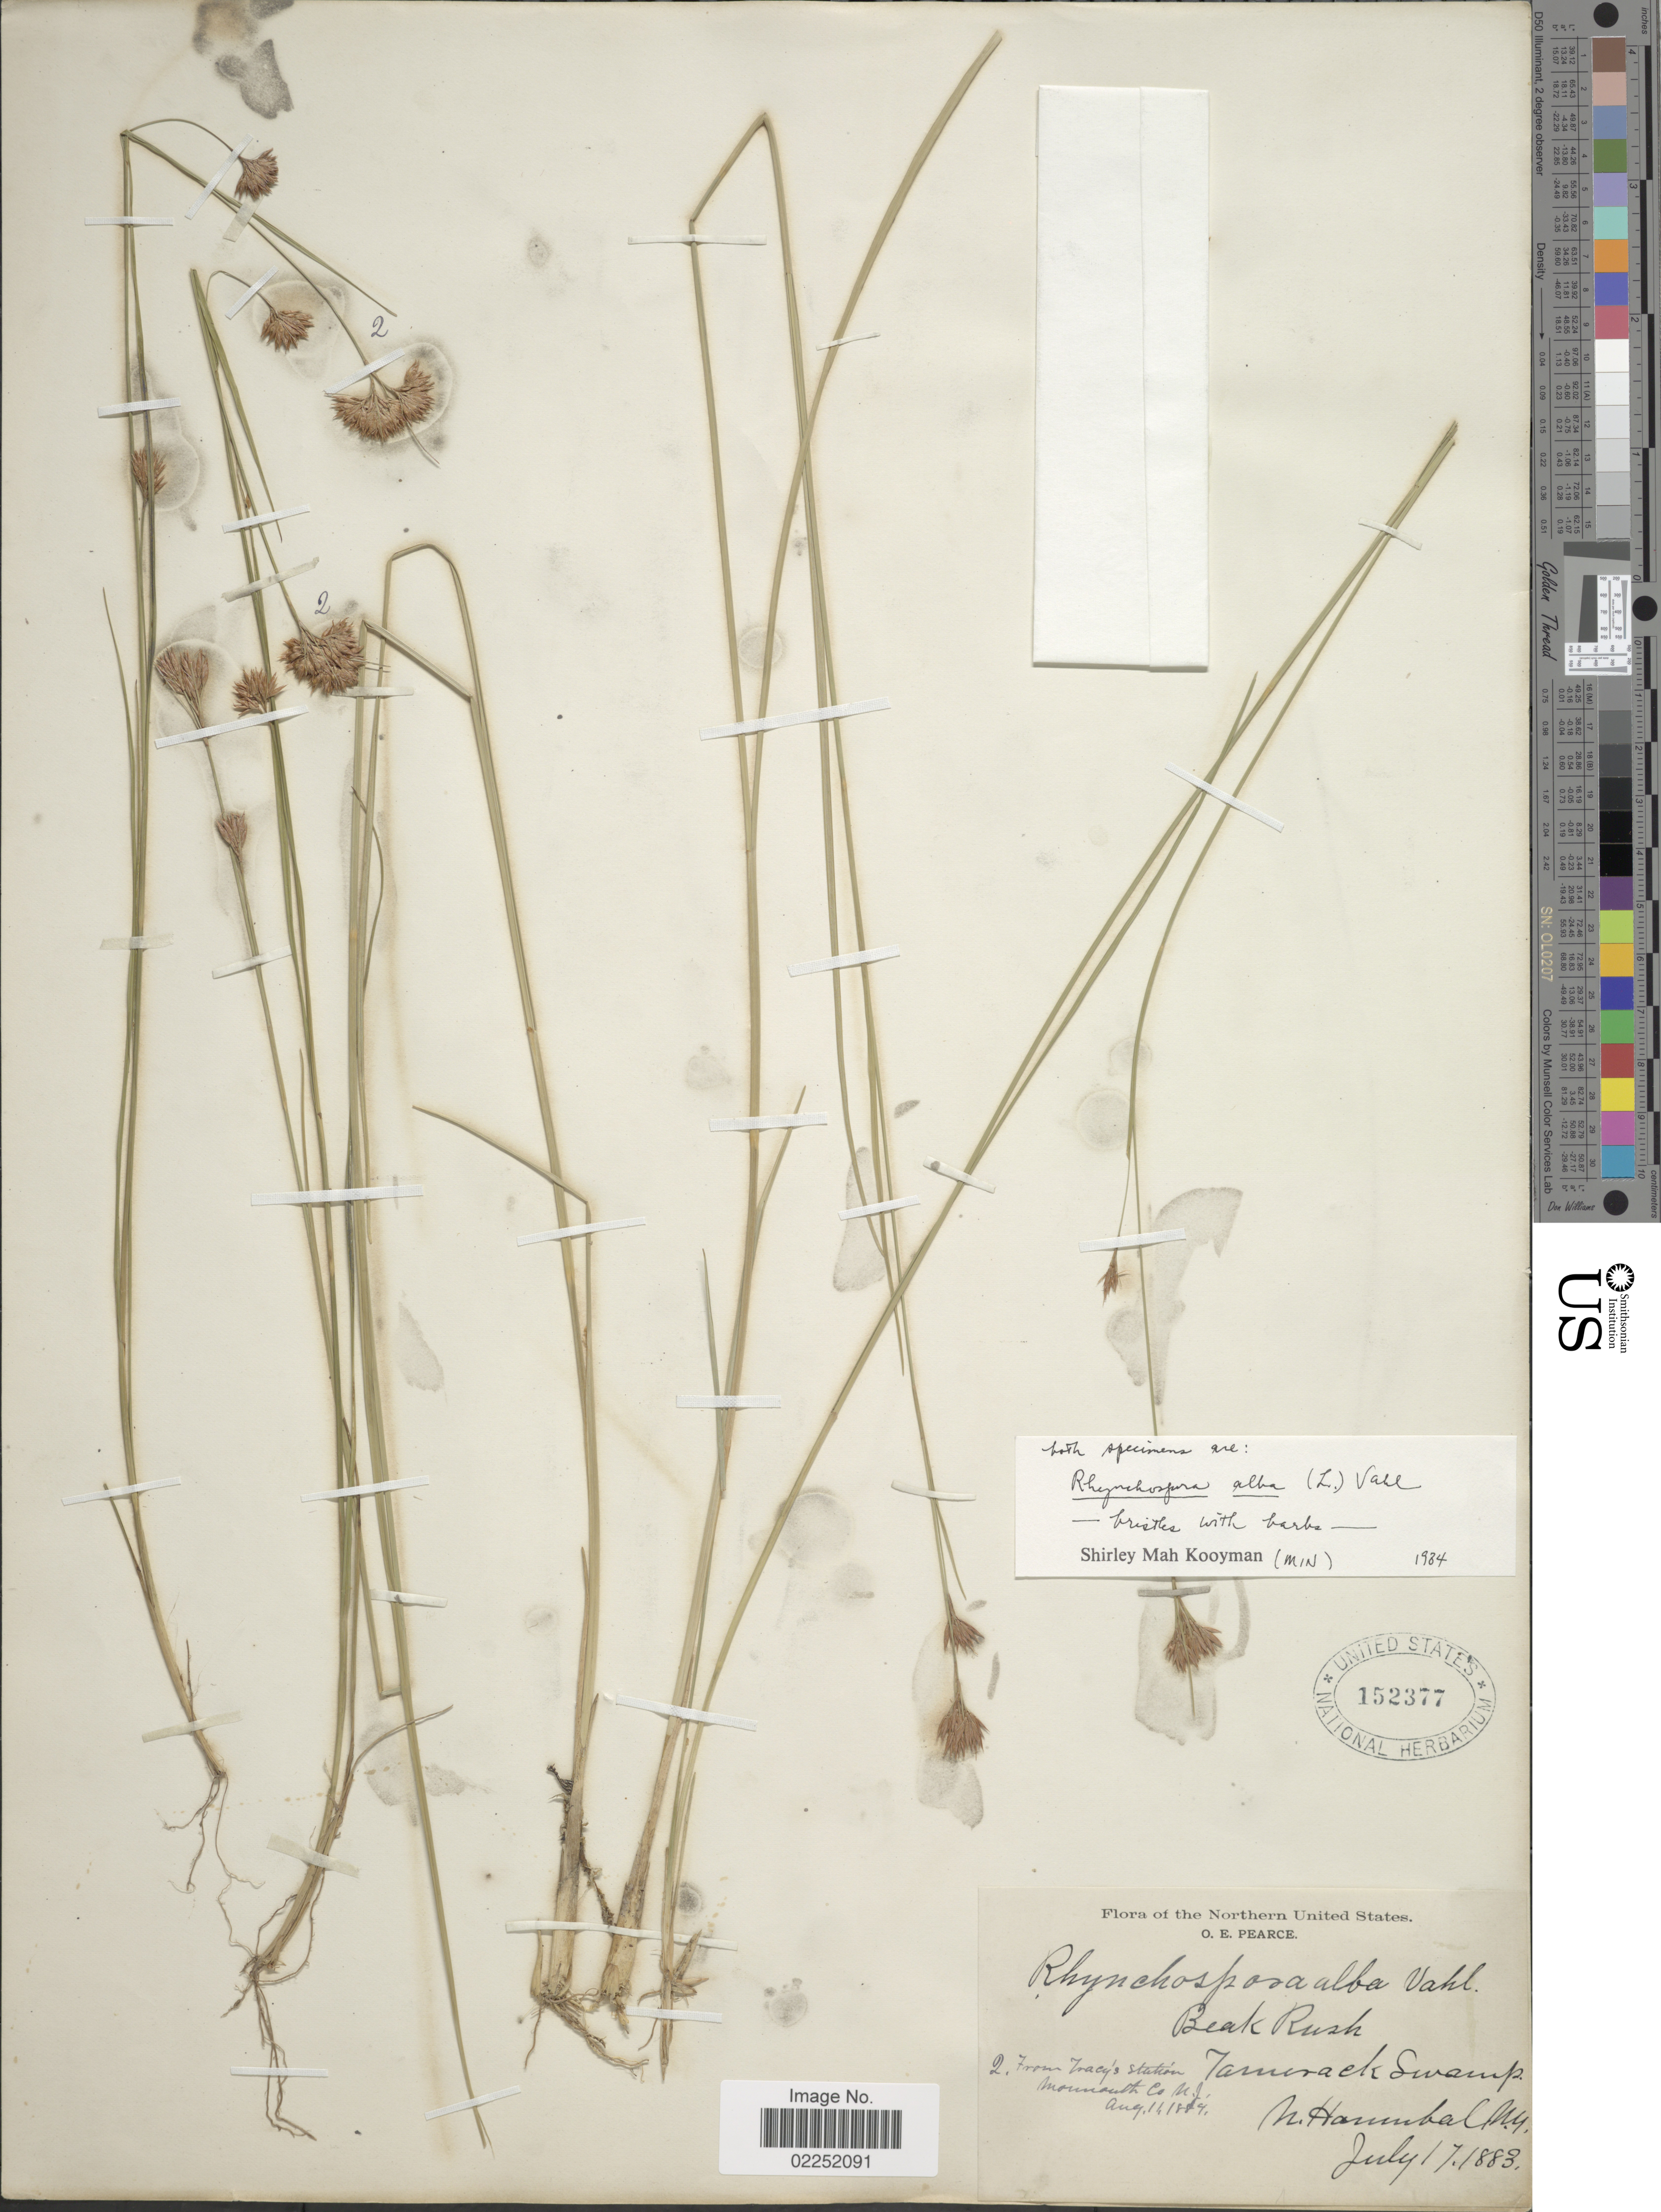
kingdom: Plantae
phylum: Tracheophyta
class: Liliopsida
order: Poales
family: Cyperaceae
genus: Rhynchospora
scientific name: Rhynchospora alba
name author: (L.) Vahl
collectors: O. E. Pearce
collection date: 1883-07-17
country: United States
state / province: New York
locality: Tamerack Swamp, N. Hannibal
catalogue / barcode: US 152377